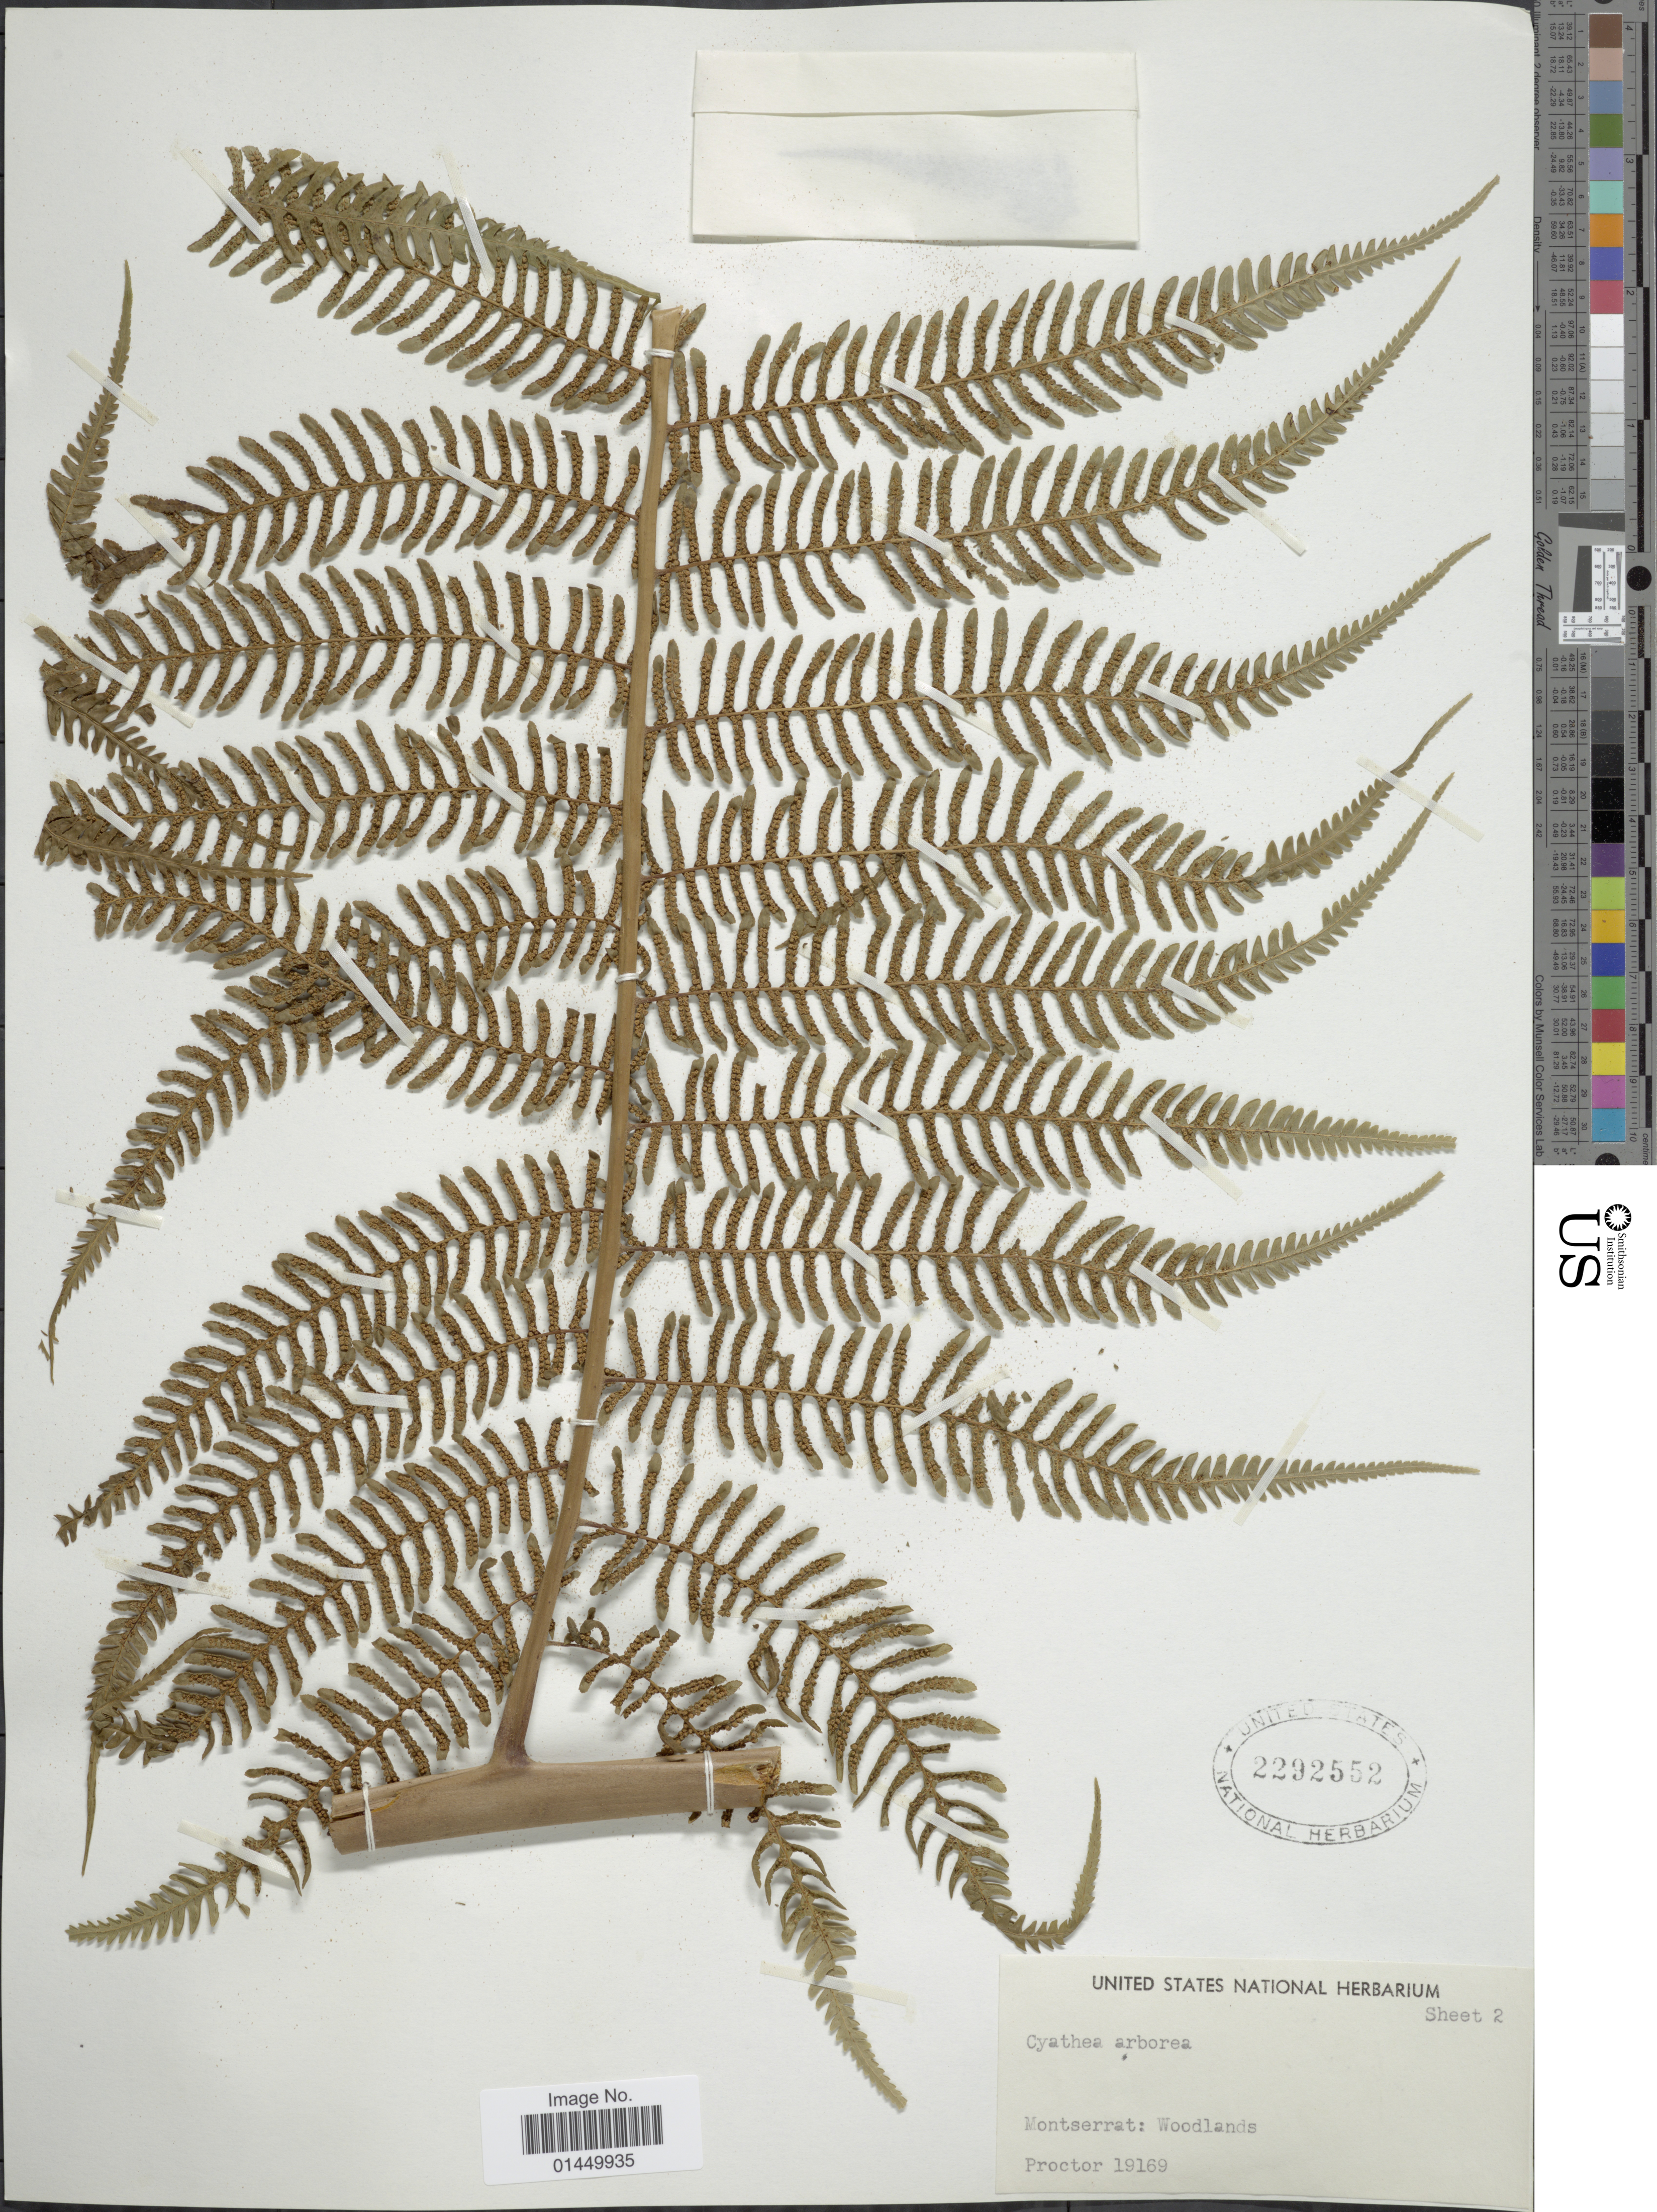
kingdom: Plantae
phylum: Tracheophyta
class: Polypodiopsida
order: Cyatheales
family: Cyatheaceae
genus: Cyathea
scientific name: Cyathea arborea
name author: (L.) Sm.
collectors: G. R. Proctor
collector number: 19169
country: Montserrat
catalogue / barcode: US 2292552